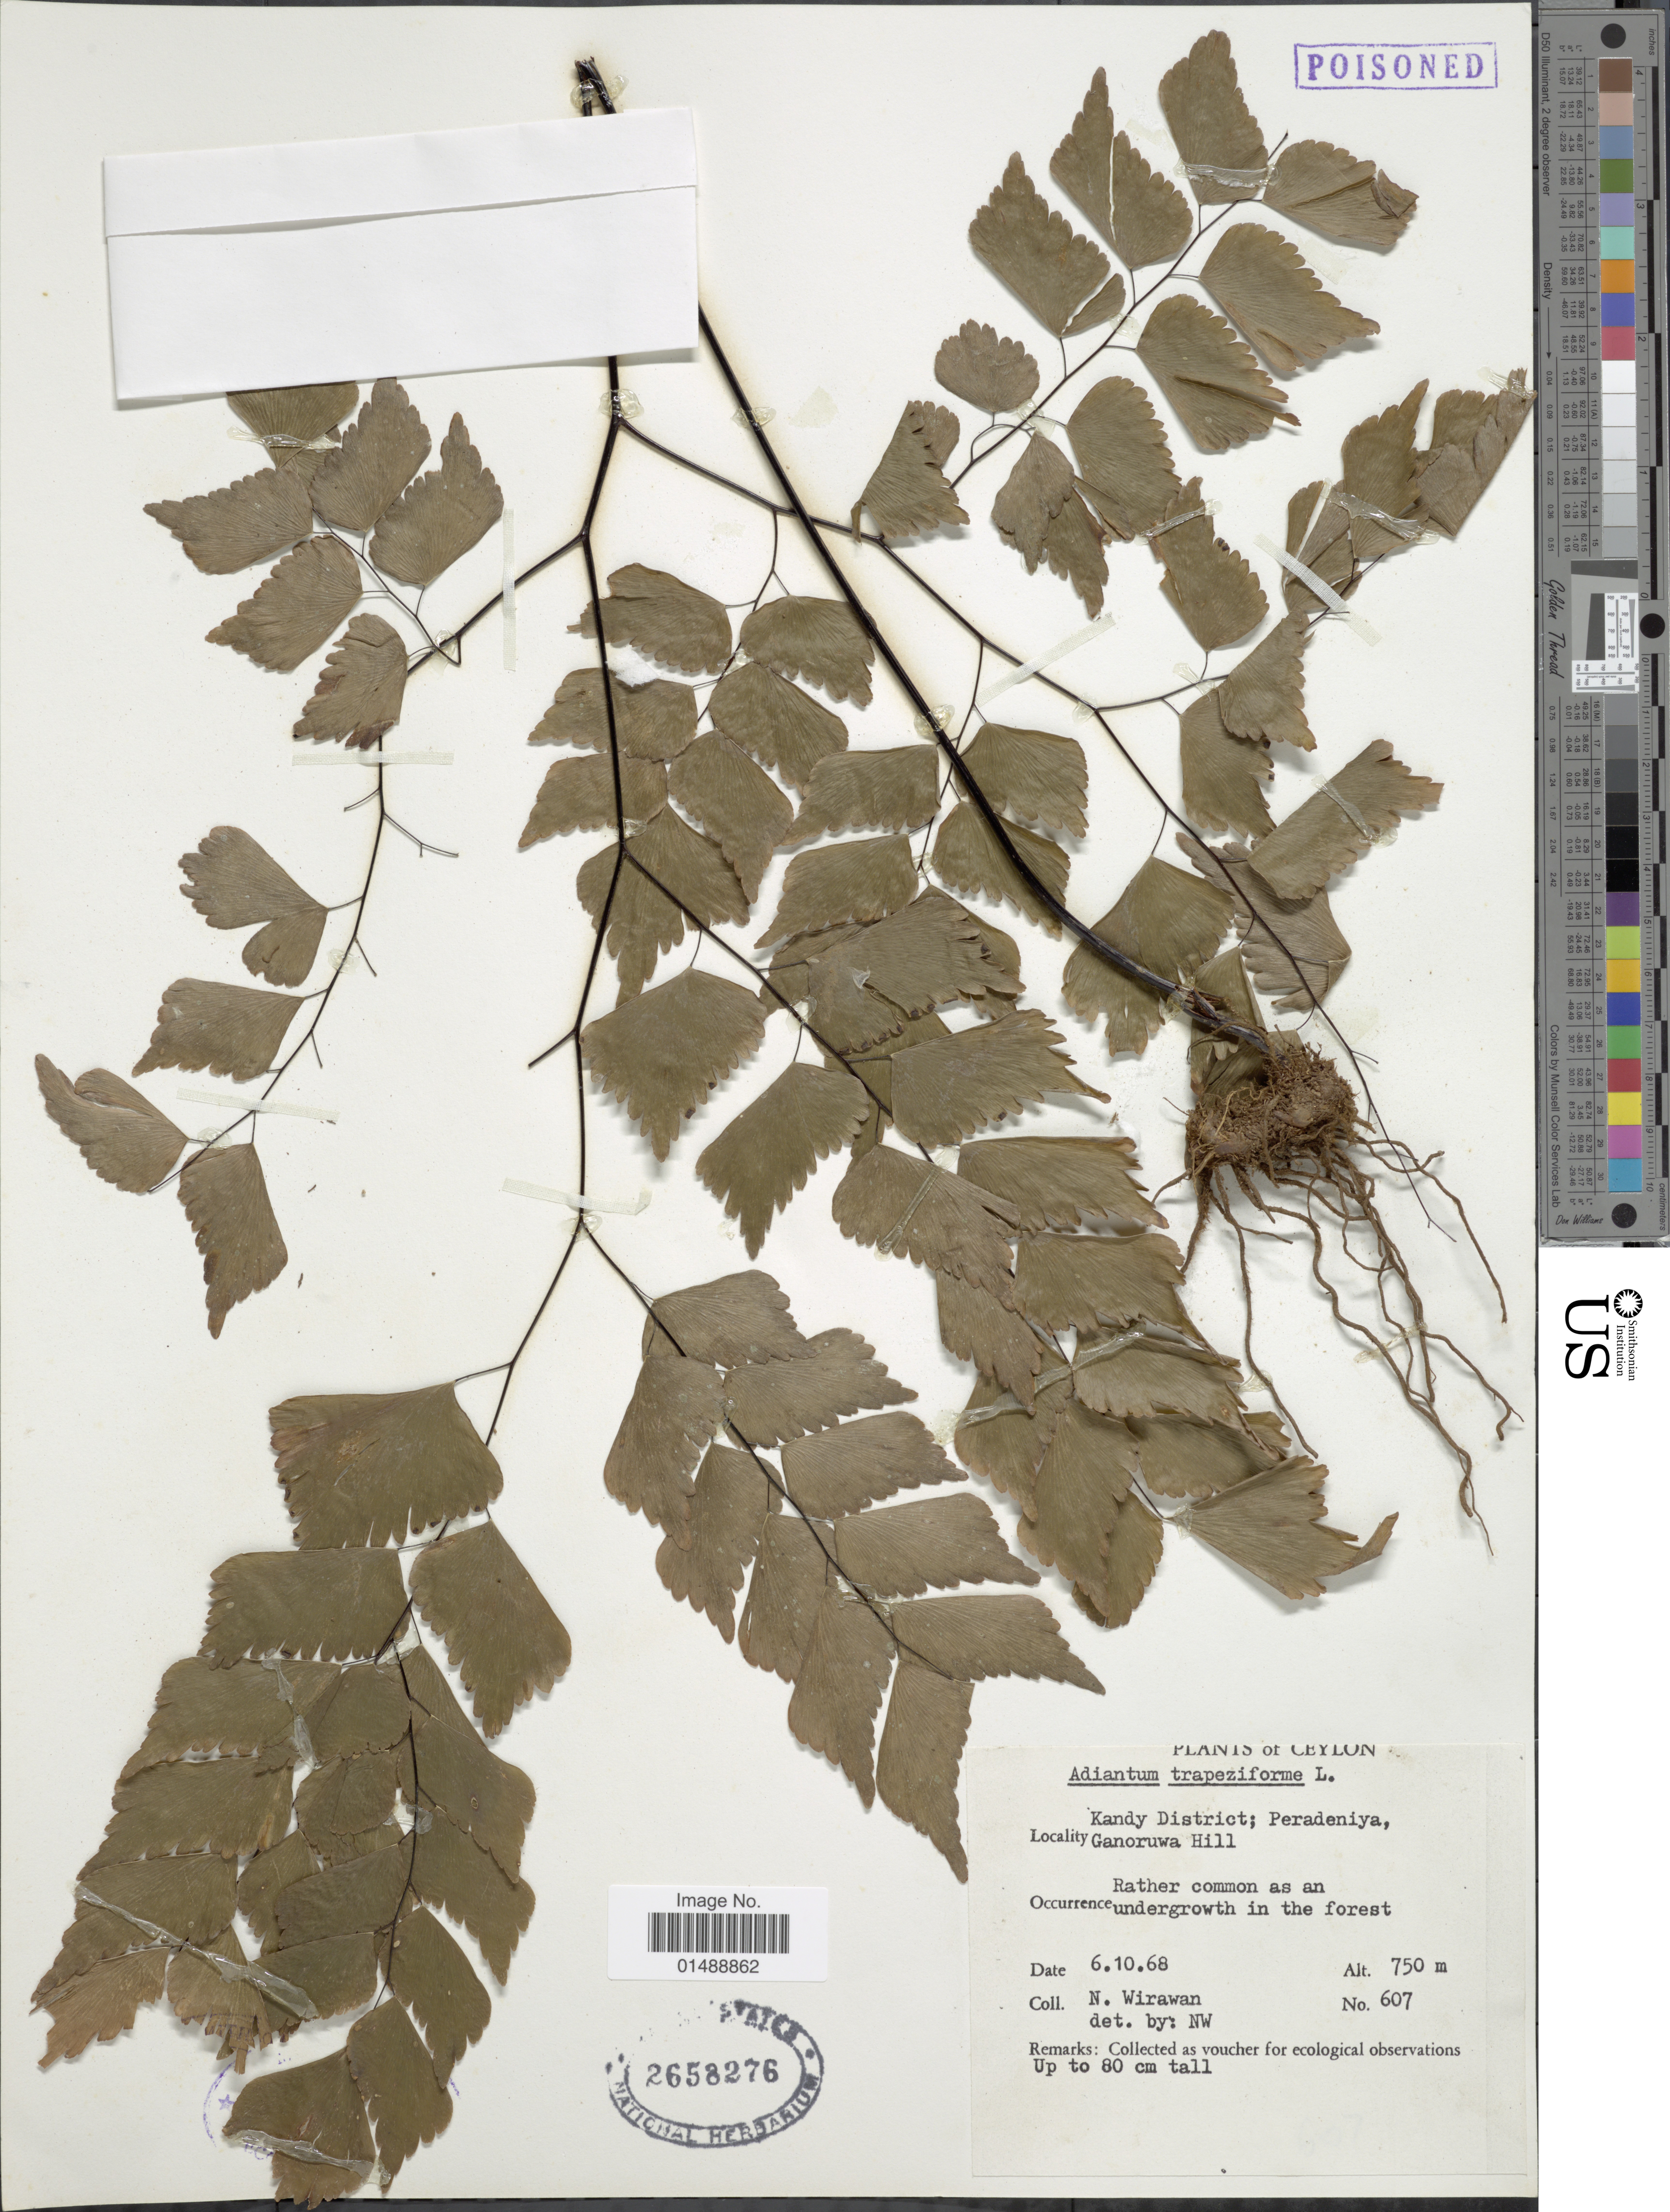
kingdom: Plantae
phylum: Tracheophyta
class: Polypodiopsida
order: Polypodiales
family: Pteridaceae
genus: Adiantum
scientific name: Adiantum trapeziforme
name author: L.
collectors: N. Wirawan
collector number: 607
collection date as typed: Transcribed d/m/y: 6/10/68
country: Sri Lanka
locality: Ceylon, Kandy District, Peradeniya, Ganoruwa Hill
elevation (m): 750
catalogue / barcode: US 2658276